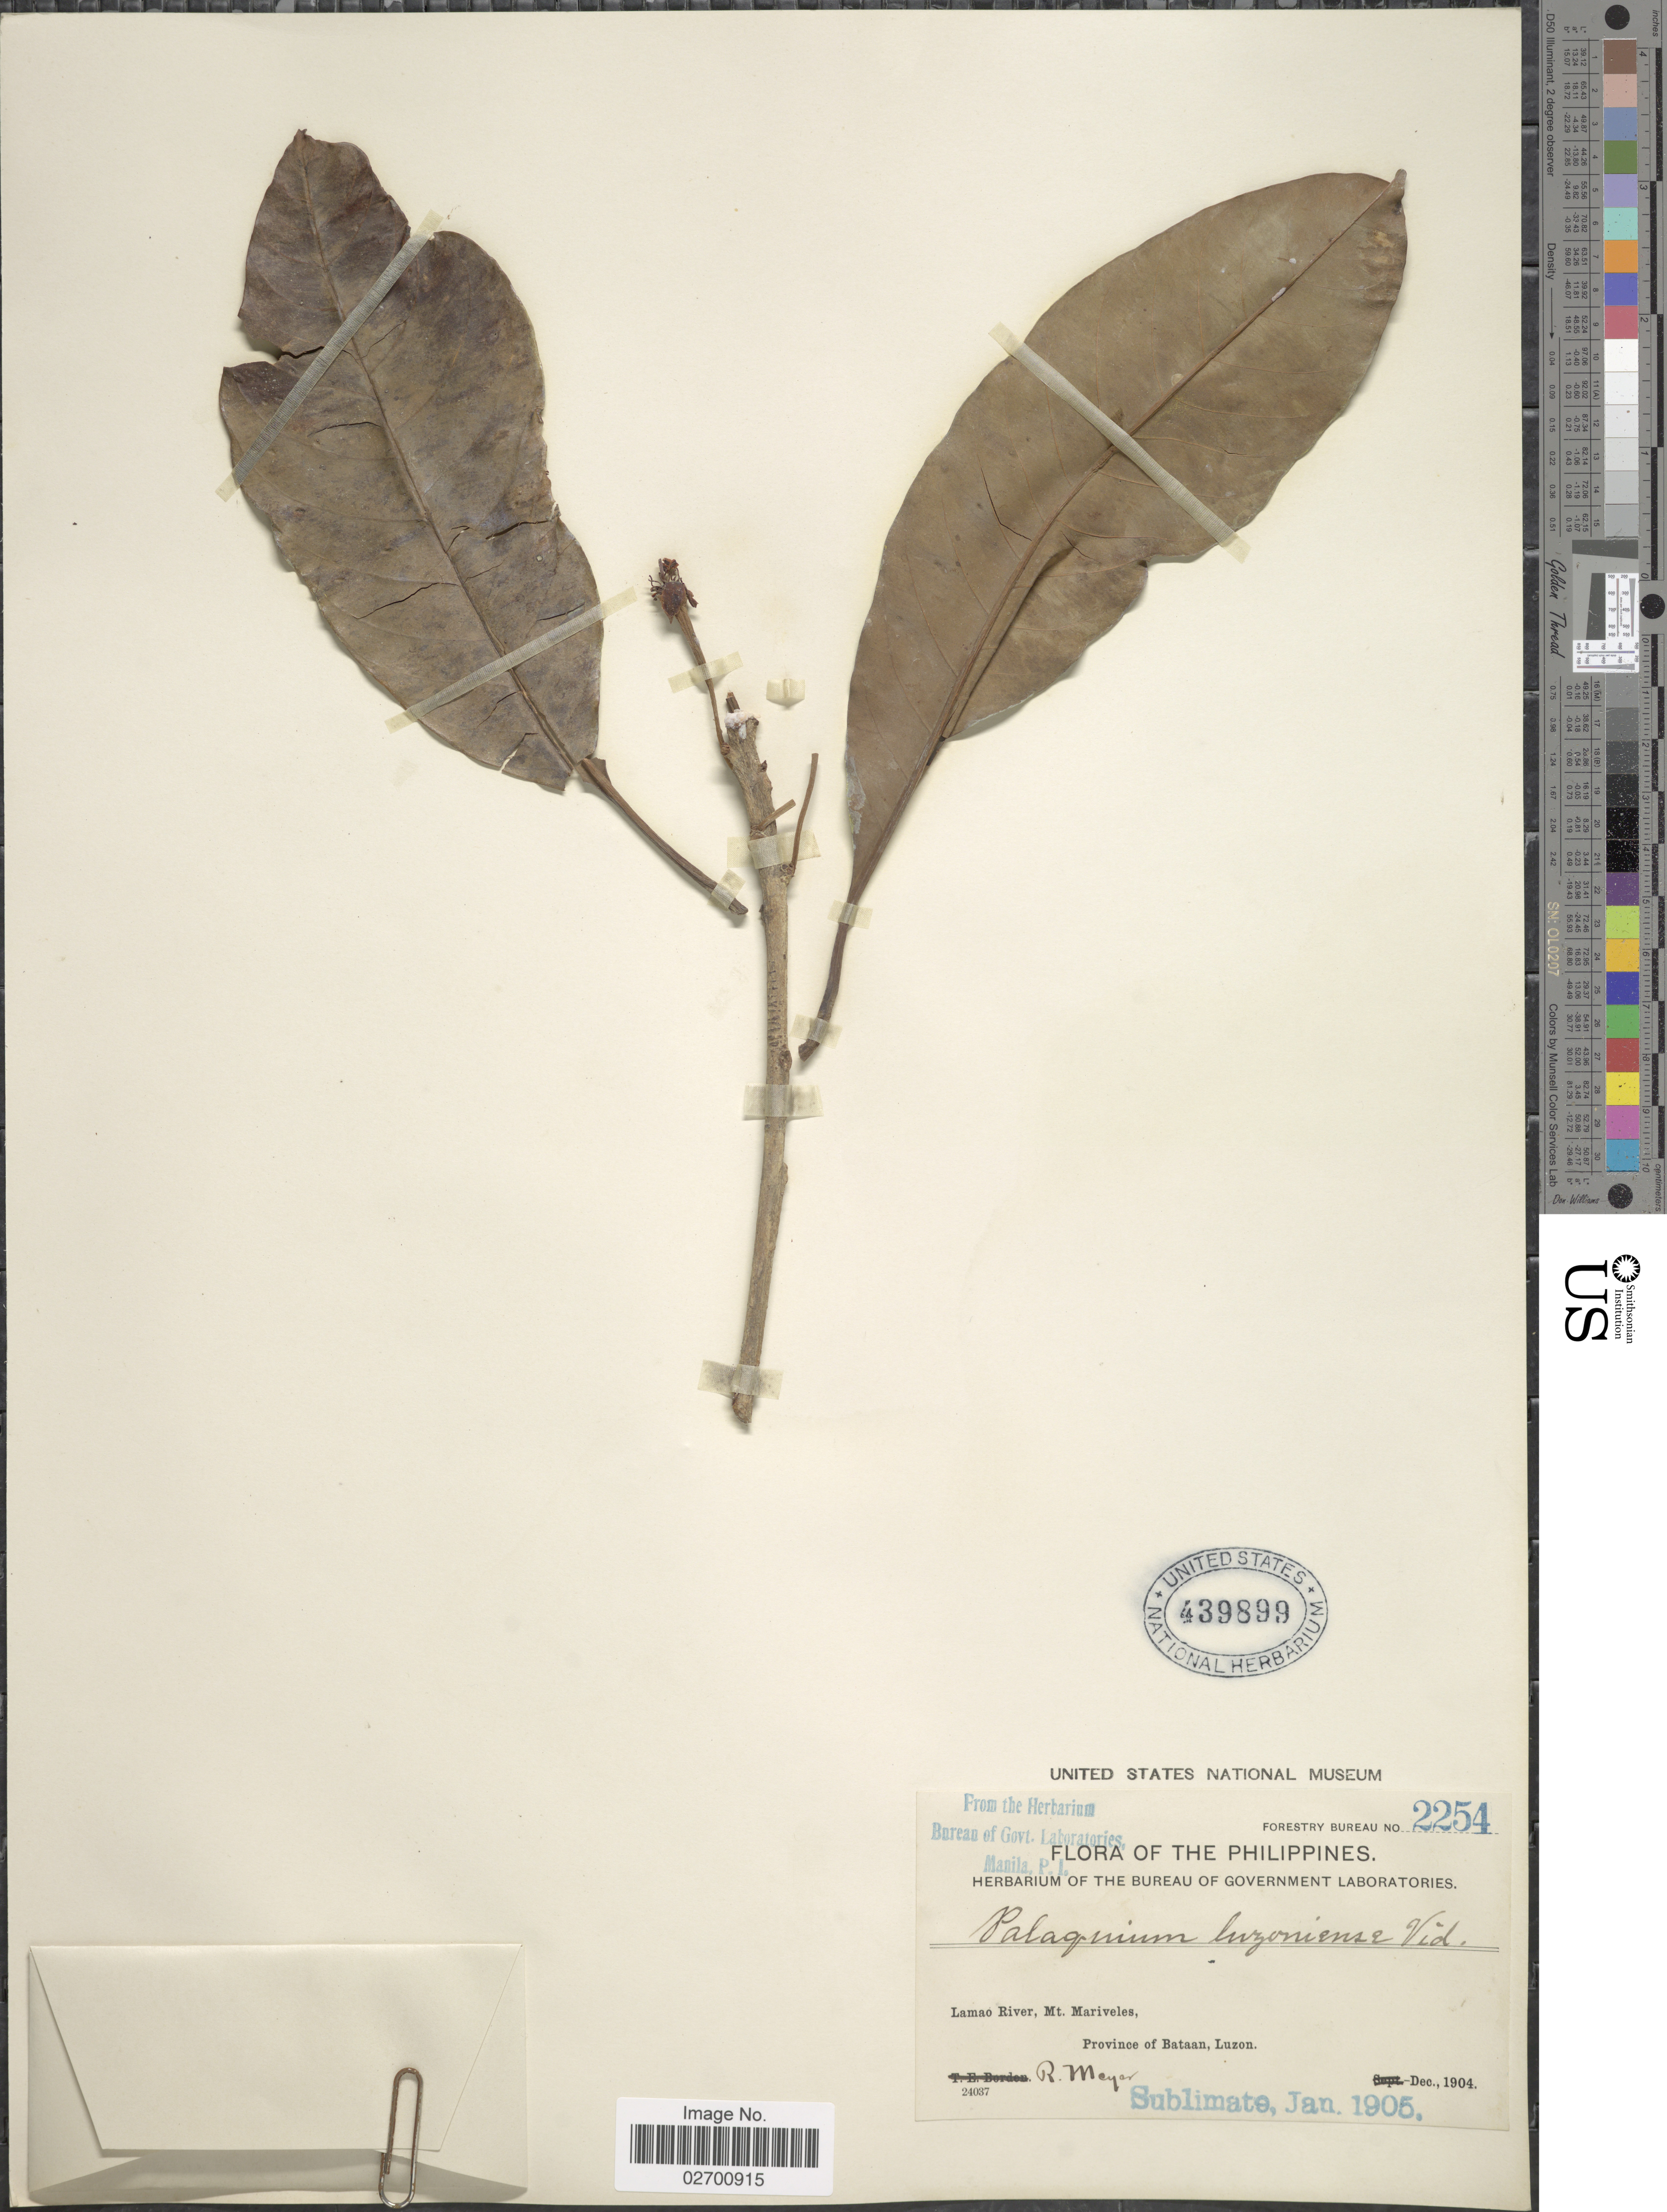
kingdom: Plantae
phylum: Tracheophyta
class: Magnoliopsida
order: Ericales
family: Sapotaceae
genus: Palaquium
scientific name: Palaquium luzoniense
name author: (Fern.-Vill.) S. Vidal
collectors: R. Meyer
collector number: Forestry Bureau 2254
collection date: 1904-12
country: Philippines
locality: Lamao River, Mt. Mariveles, Province of Bataan, Luzon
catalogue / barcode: US 439899